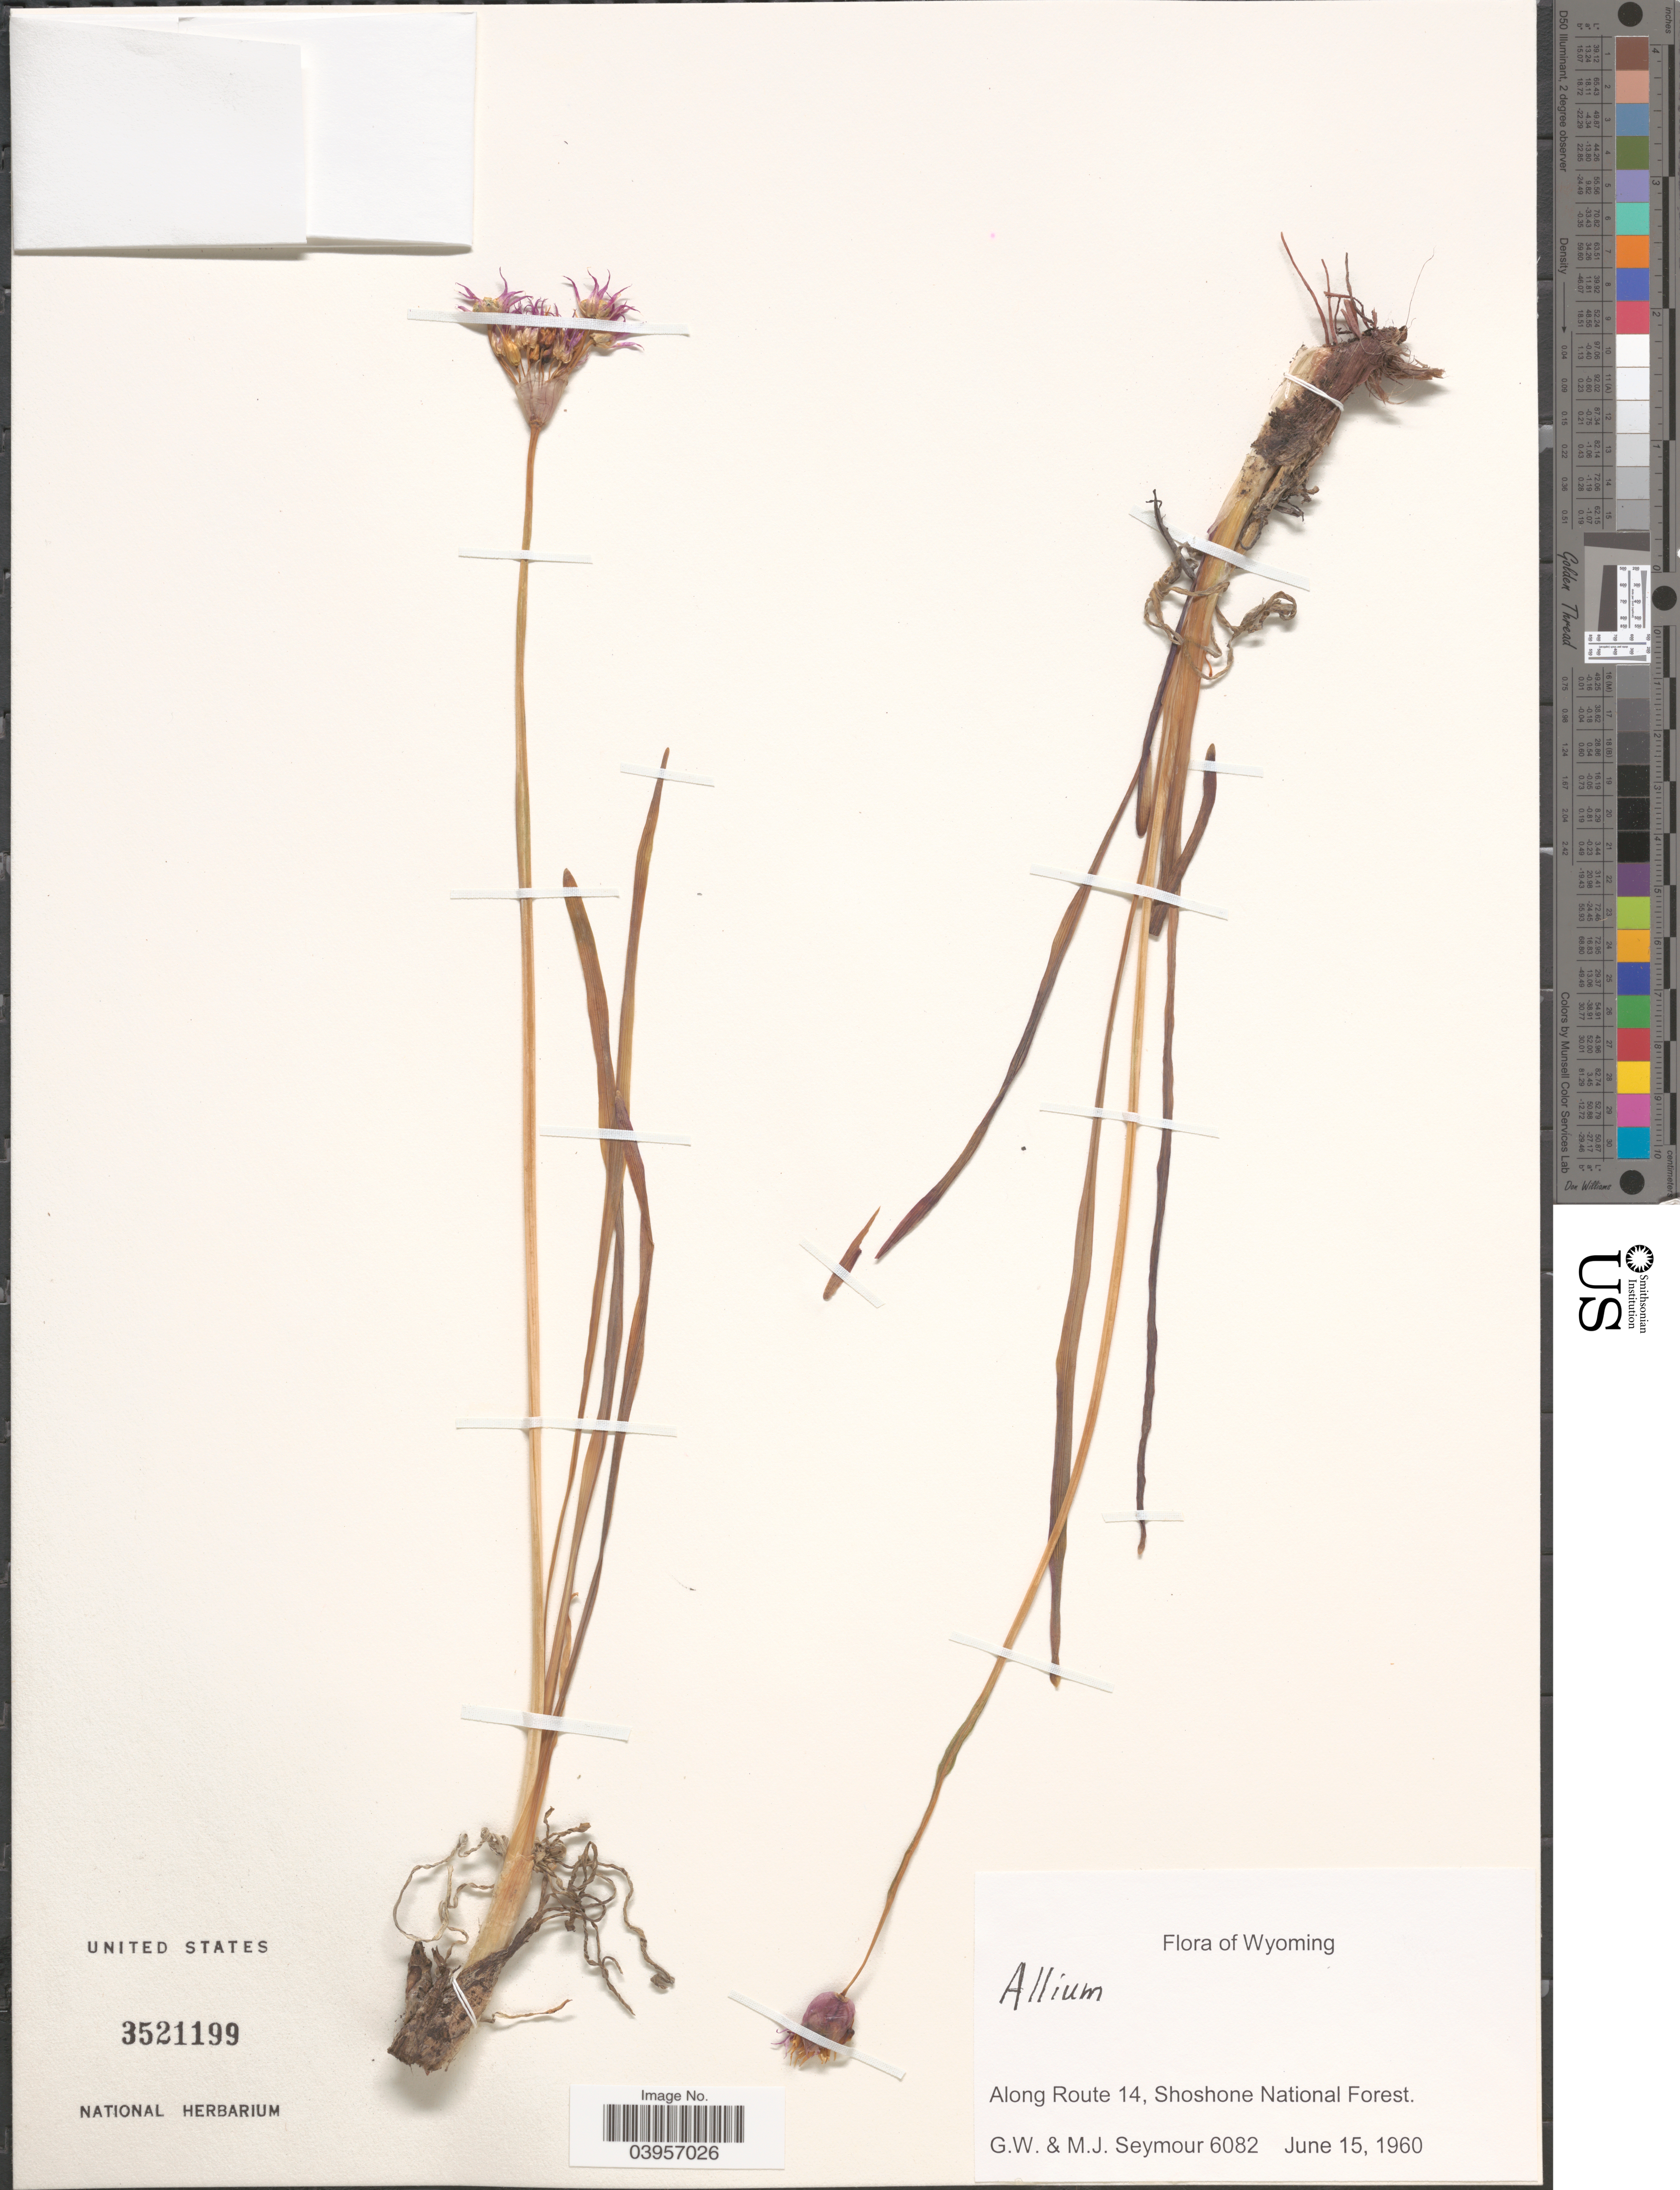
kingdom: Plantae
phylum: Tracheophyta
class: Liliopsida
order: Asparagales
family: Amaryllidaceae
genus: Allium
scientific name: Allium sp.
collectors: G. Seymour & M. Seymour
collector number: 6082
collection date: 1960-06-15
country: United States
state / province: Wyoming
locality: Along Route 14, Shoshone National Forest.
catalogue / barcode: US 3521199